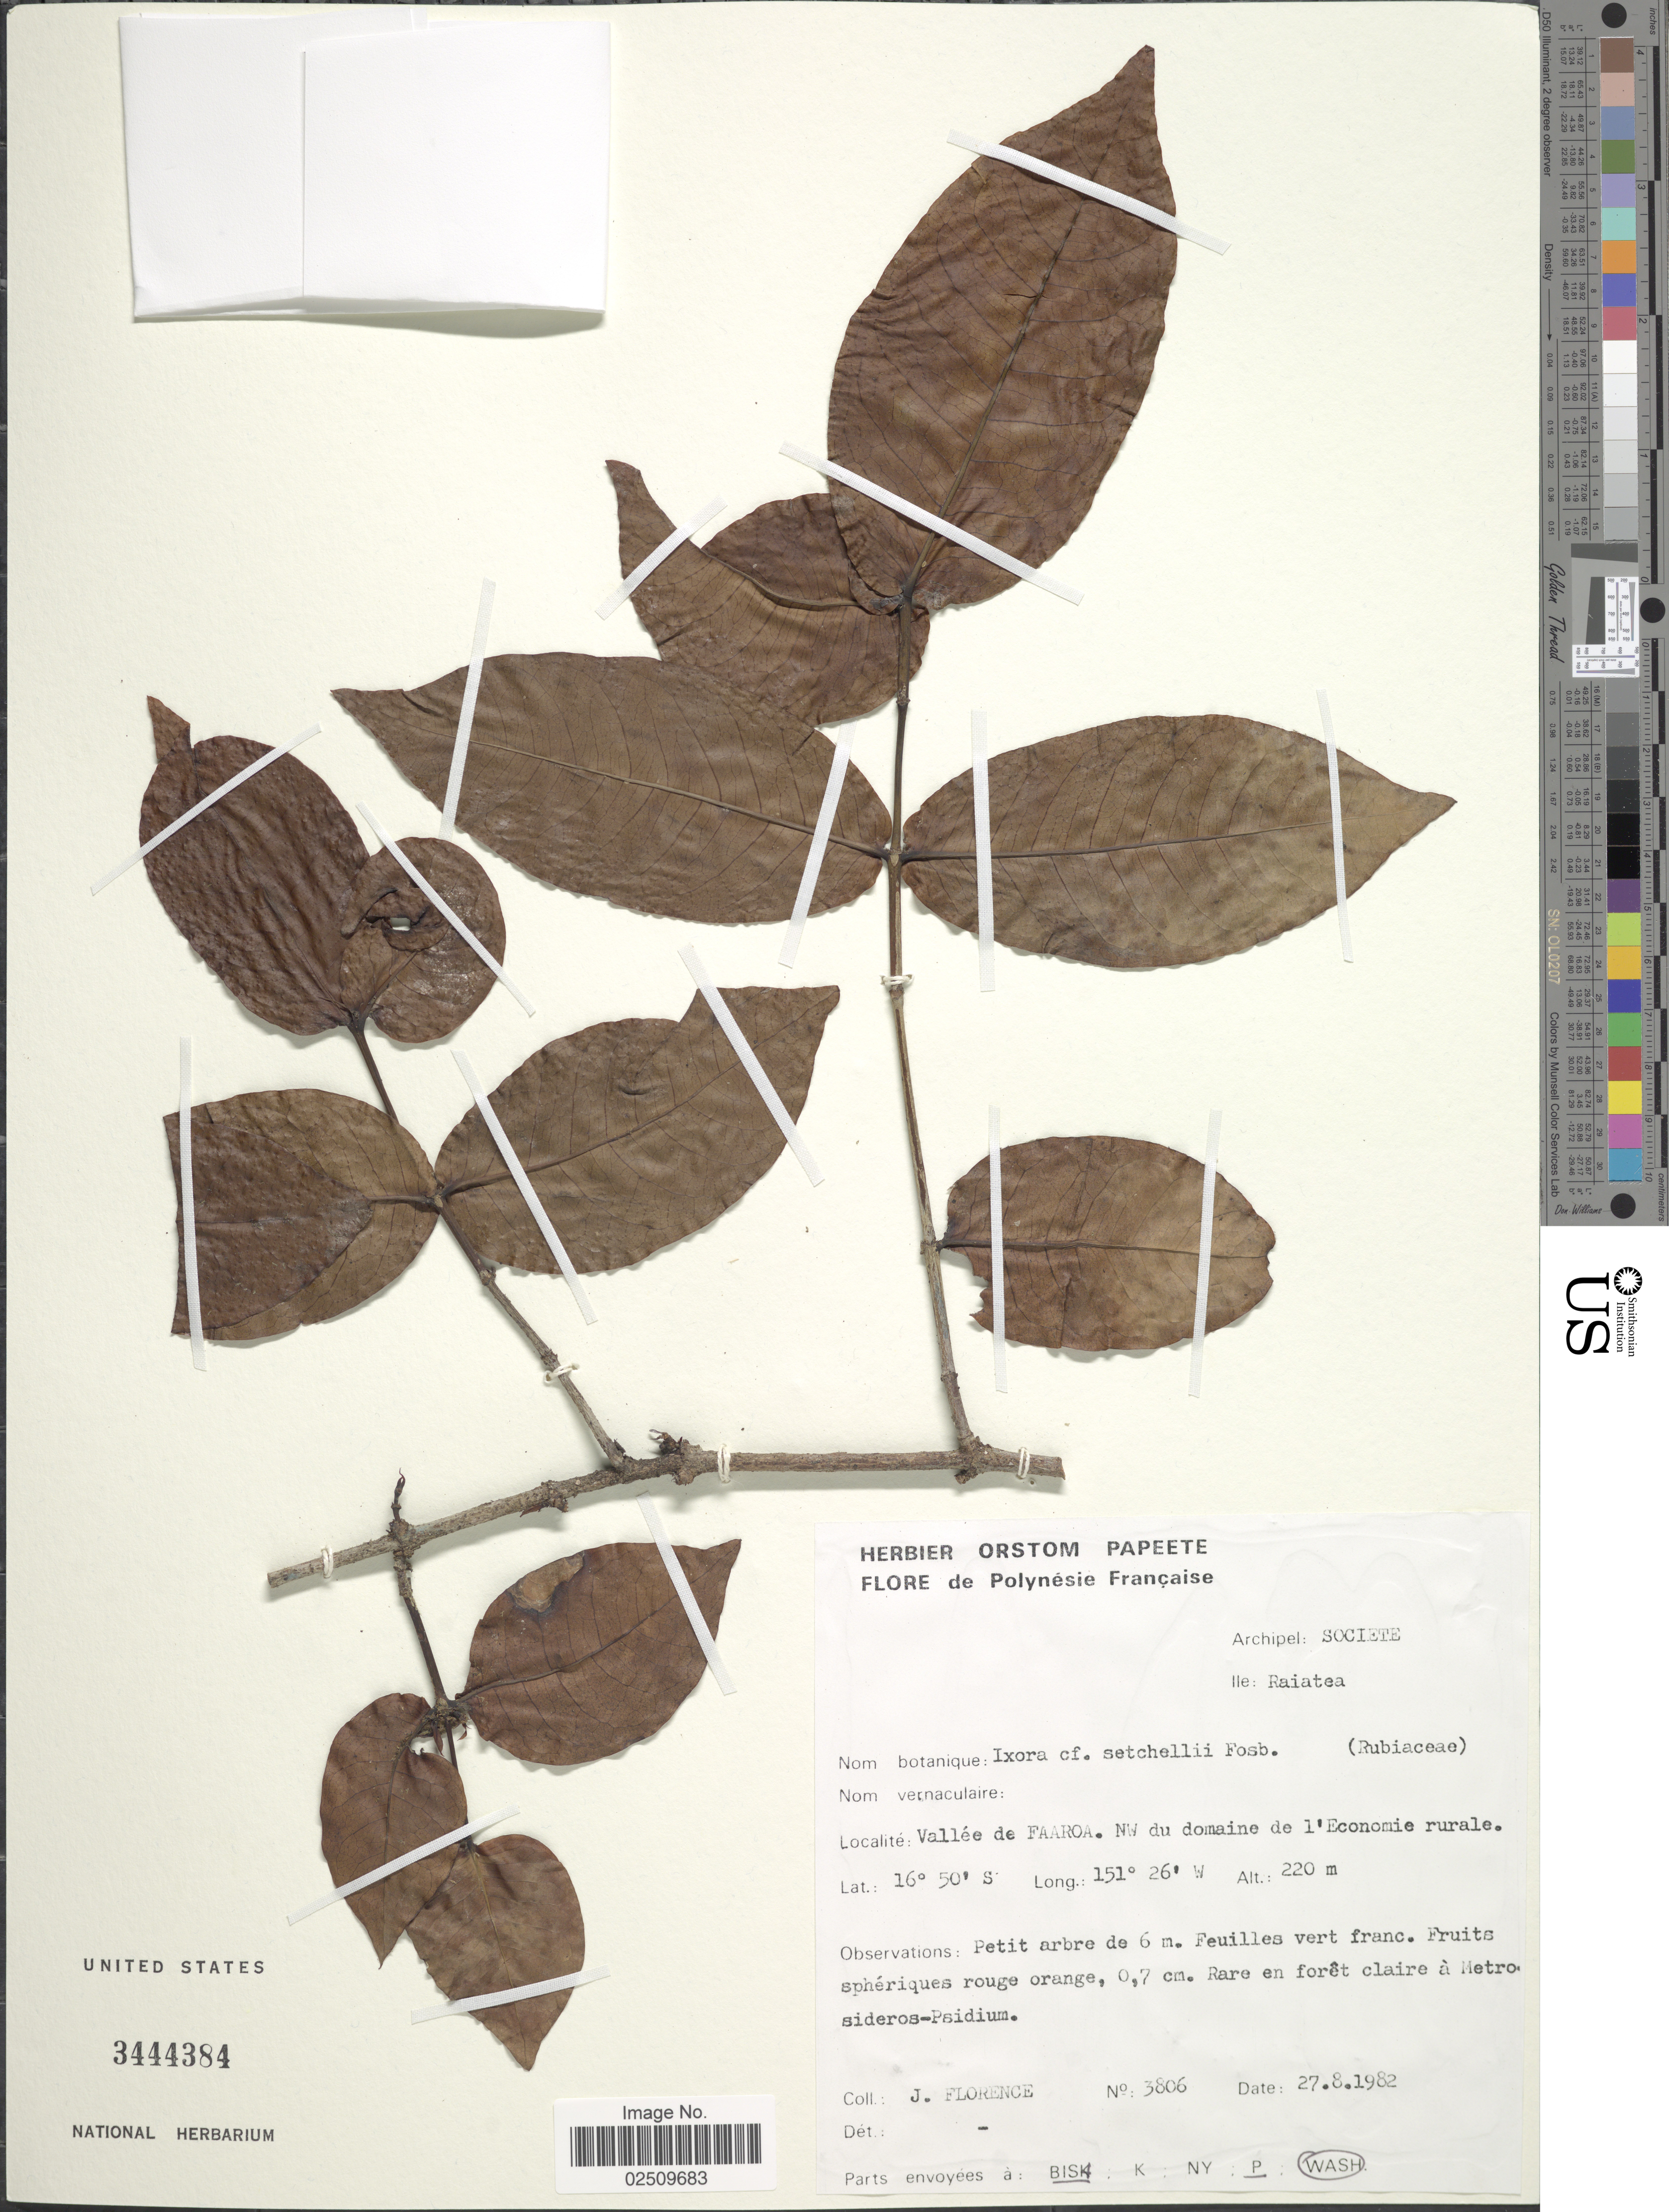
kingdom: Plantae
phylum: Tracheophyta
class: Magnoliopsida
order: Gentianales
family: Rubiaceae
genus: Ixora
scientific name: Ixora setchellii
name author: Fosberg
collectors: J. Florence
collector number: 3806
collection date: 1982-08-27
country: French Polynesia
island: Raiatea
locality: Archipel: Societe, Ile: Raiatea, Vallée de Faaroa. NW du domaine de l'Economie rurale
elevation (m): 220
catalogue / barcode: US 3444384